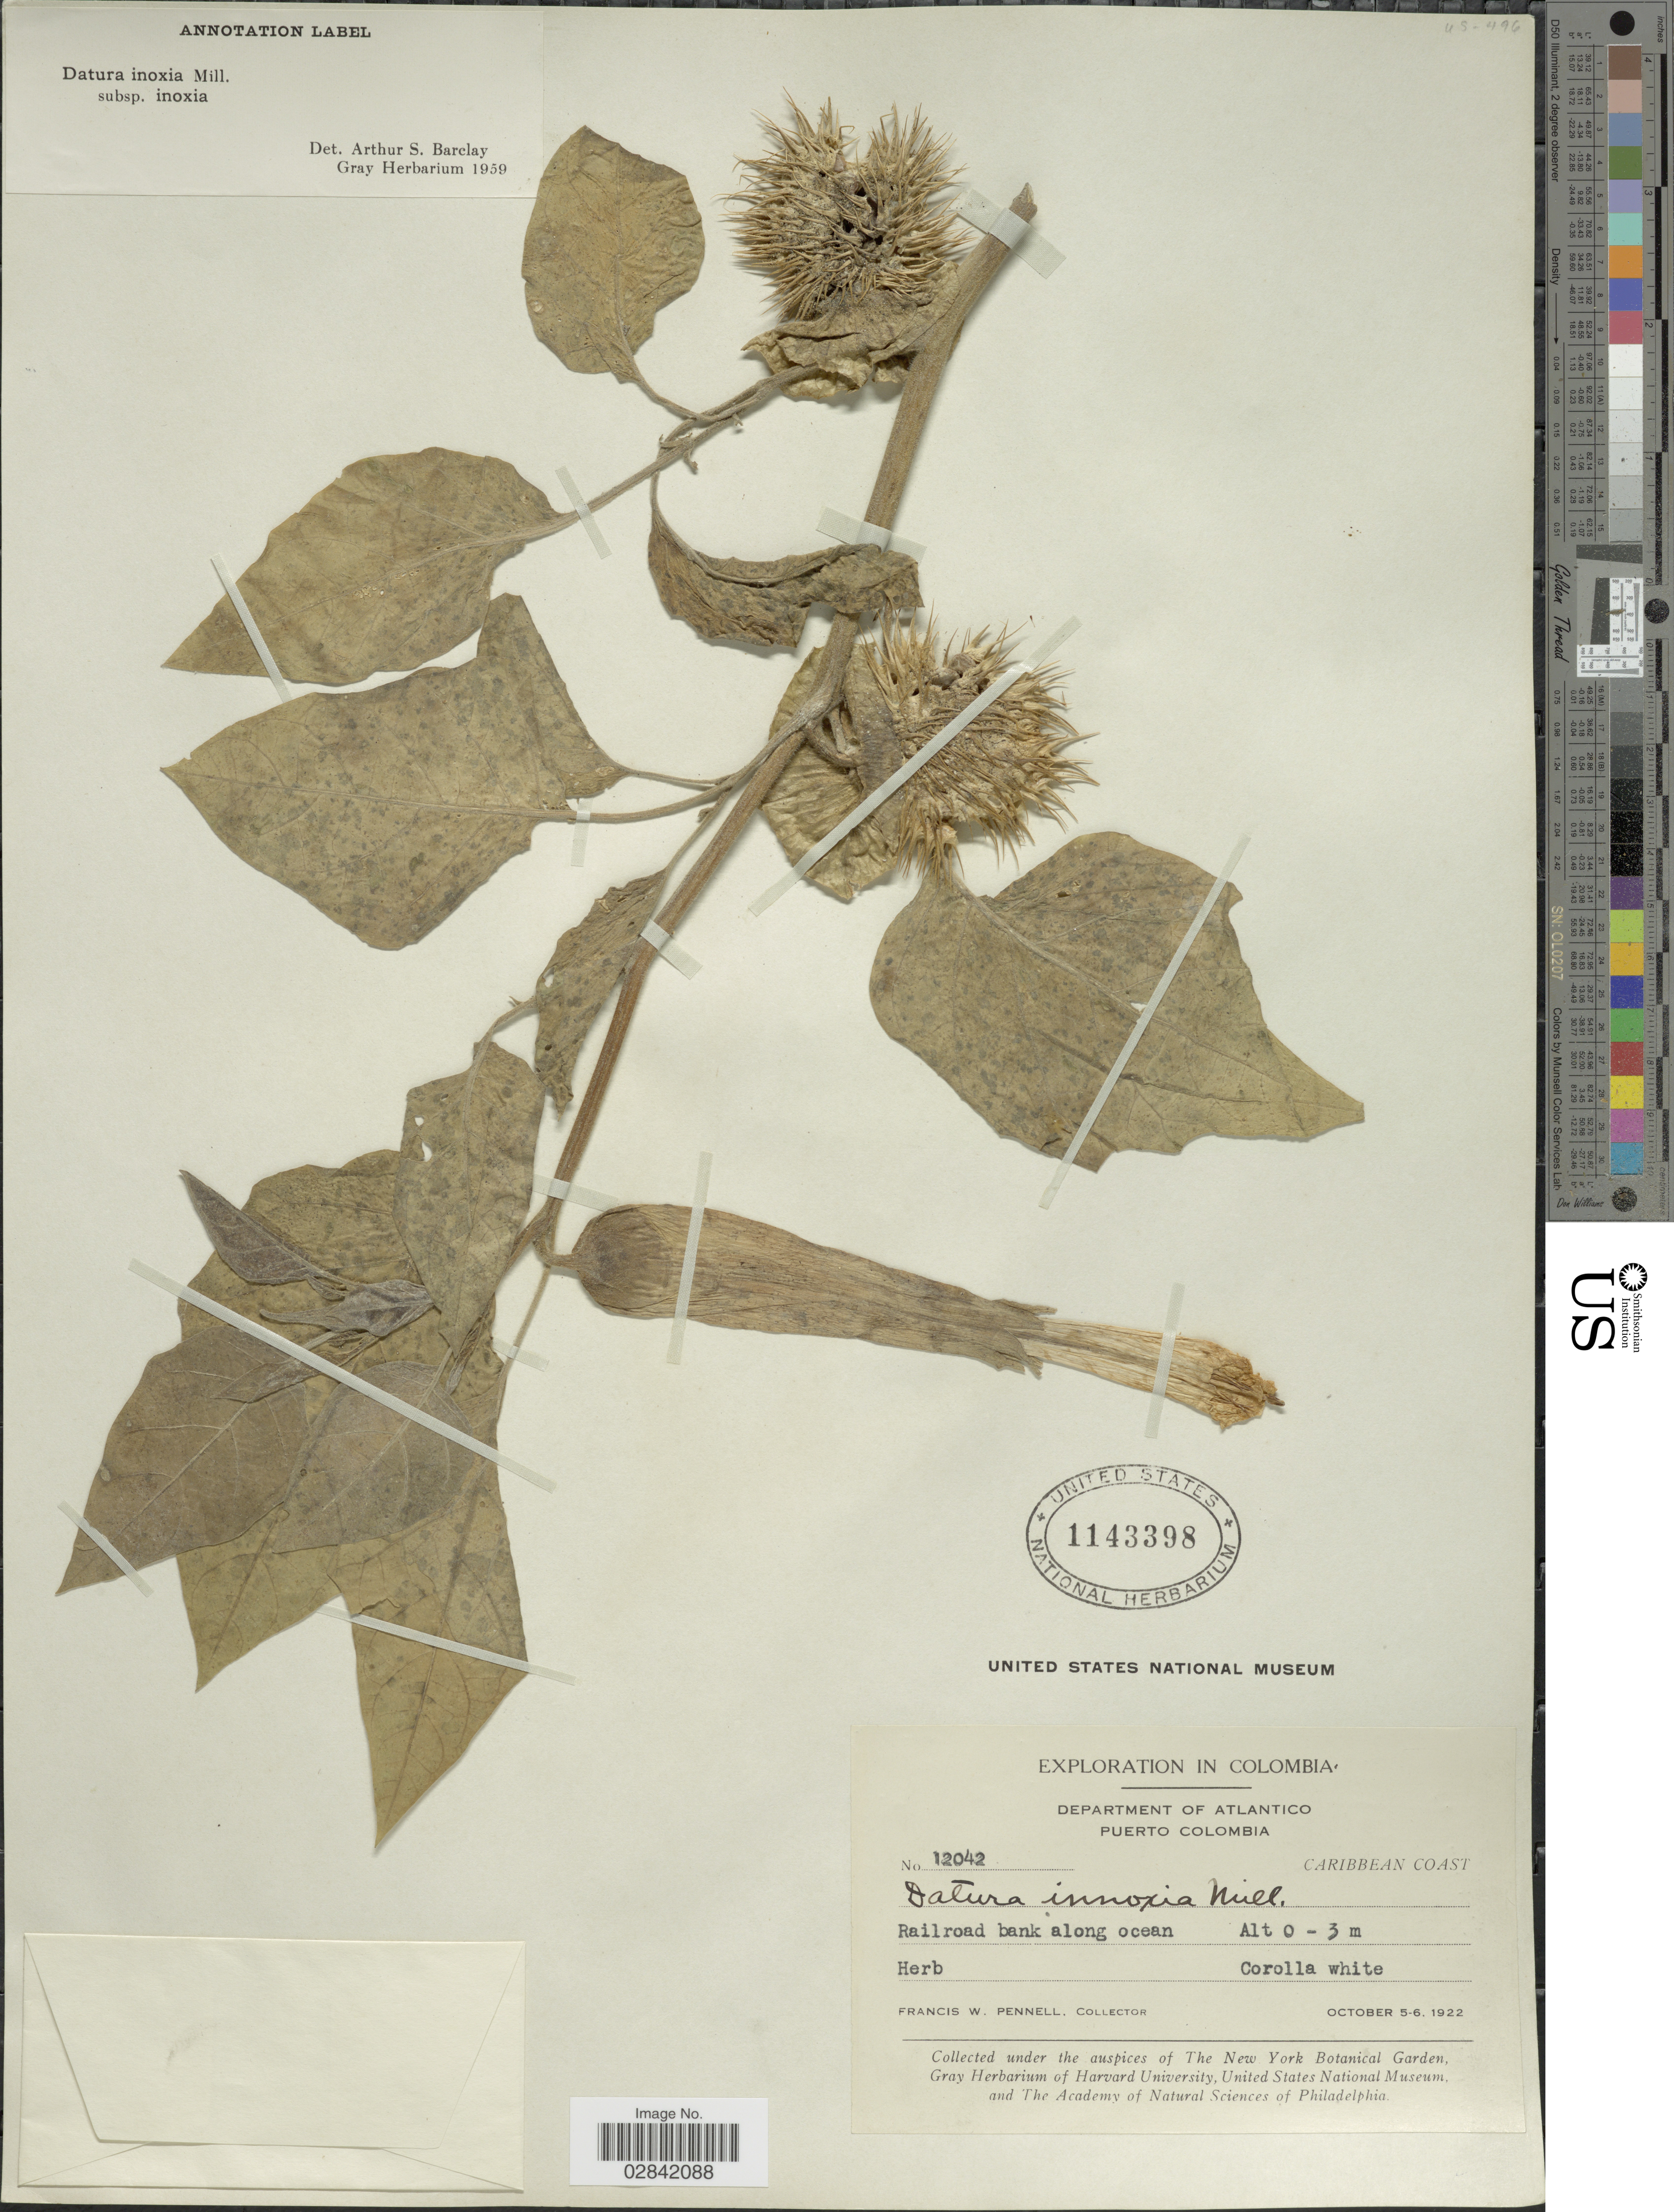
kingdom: Plantae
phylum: Tracheophyta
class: Magnoliopsida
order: Solanales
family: Solanaceae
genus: Datura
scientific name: Datura innoxia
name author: Mill.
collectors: F. W. Pennell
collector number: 12042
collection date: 1922-10-05/1922-10-06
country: Colombia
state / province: Atlántico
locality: Department of Atlantico, Puerto Colombia, Caribbean Coast, Railroad bank along ocean.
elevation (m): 0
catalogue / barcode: US 1143398